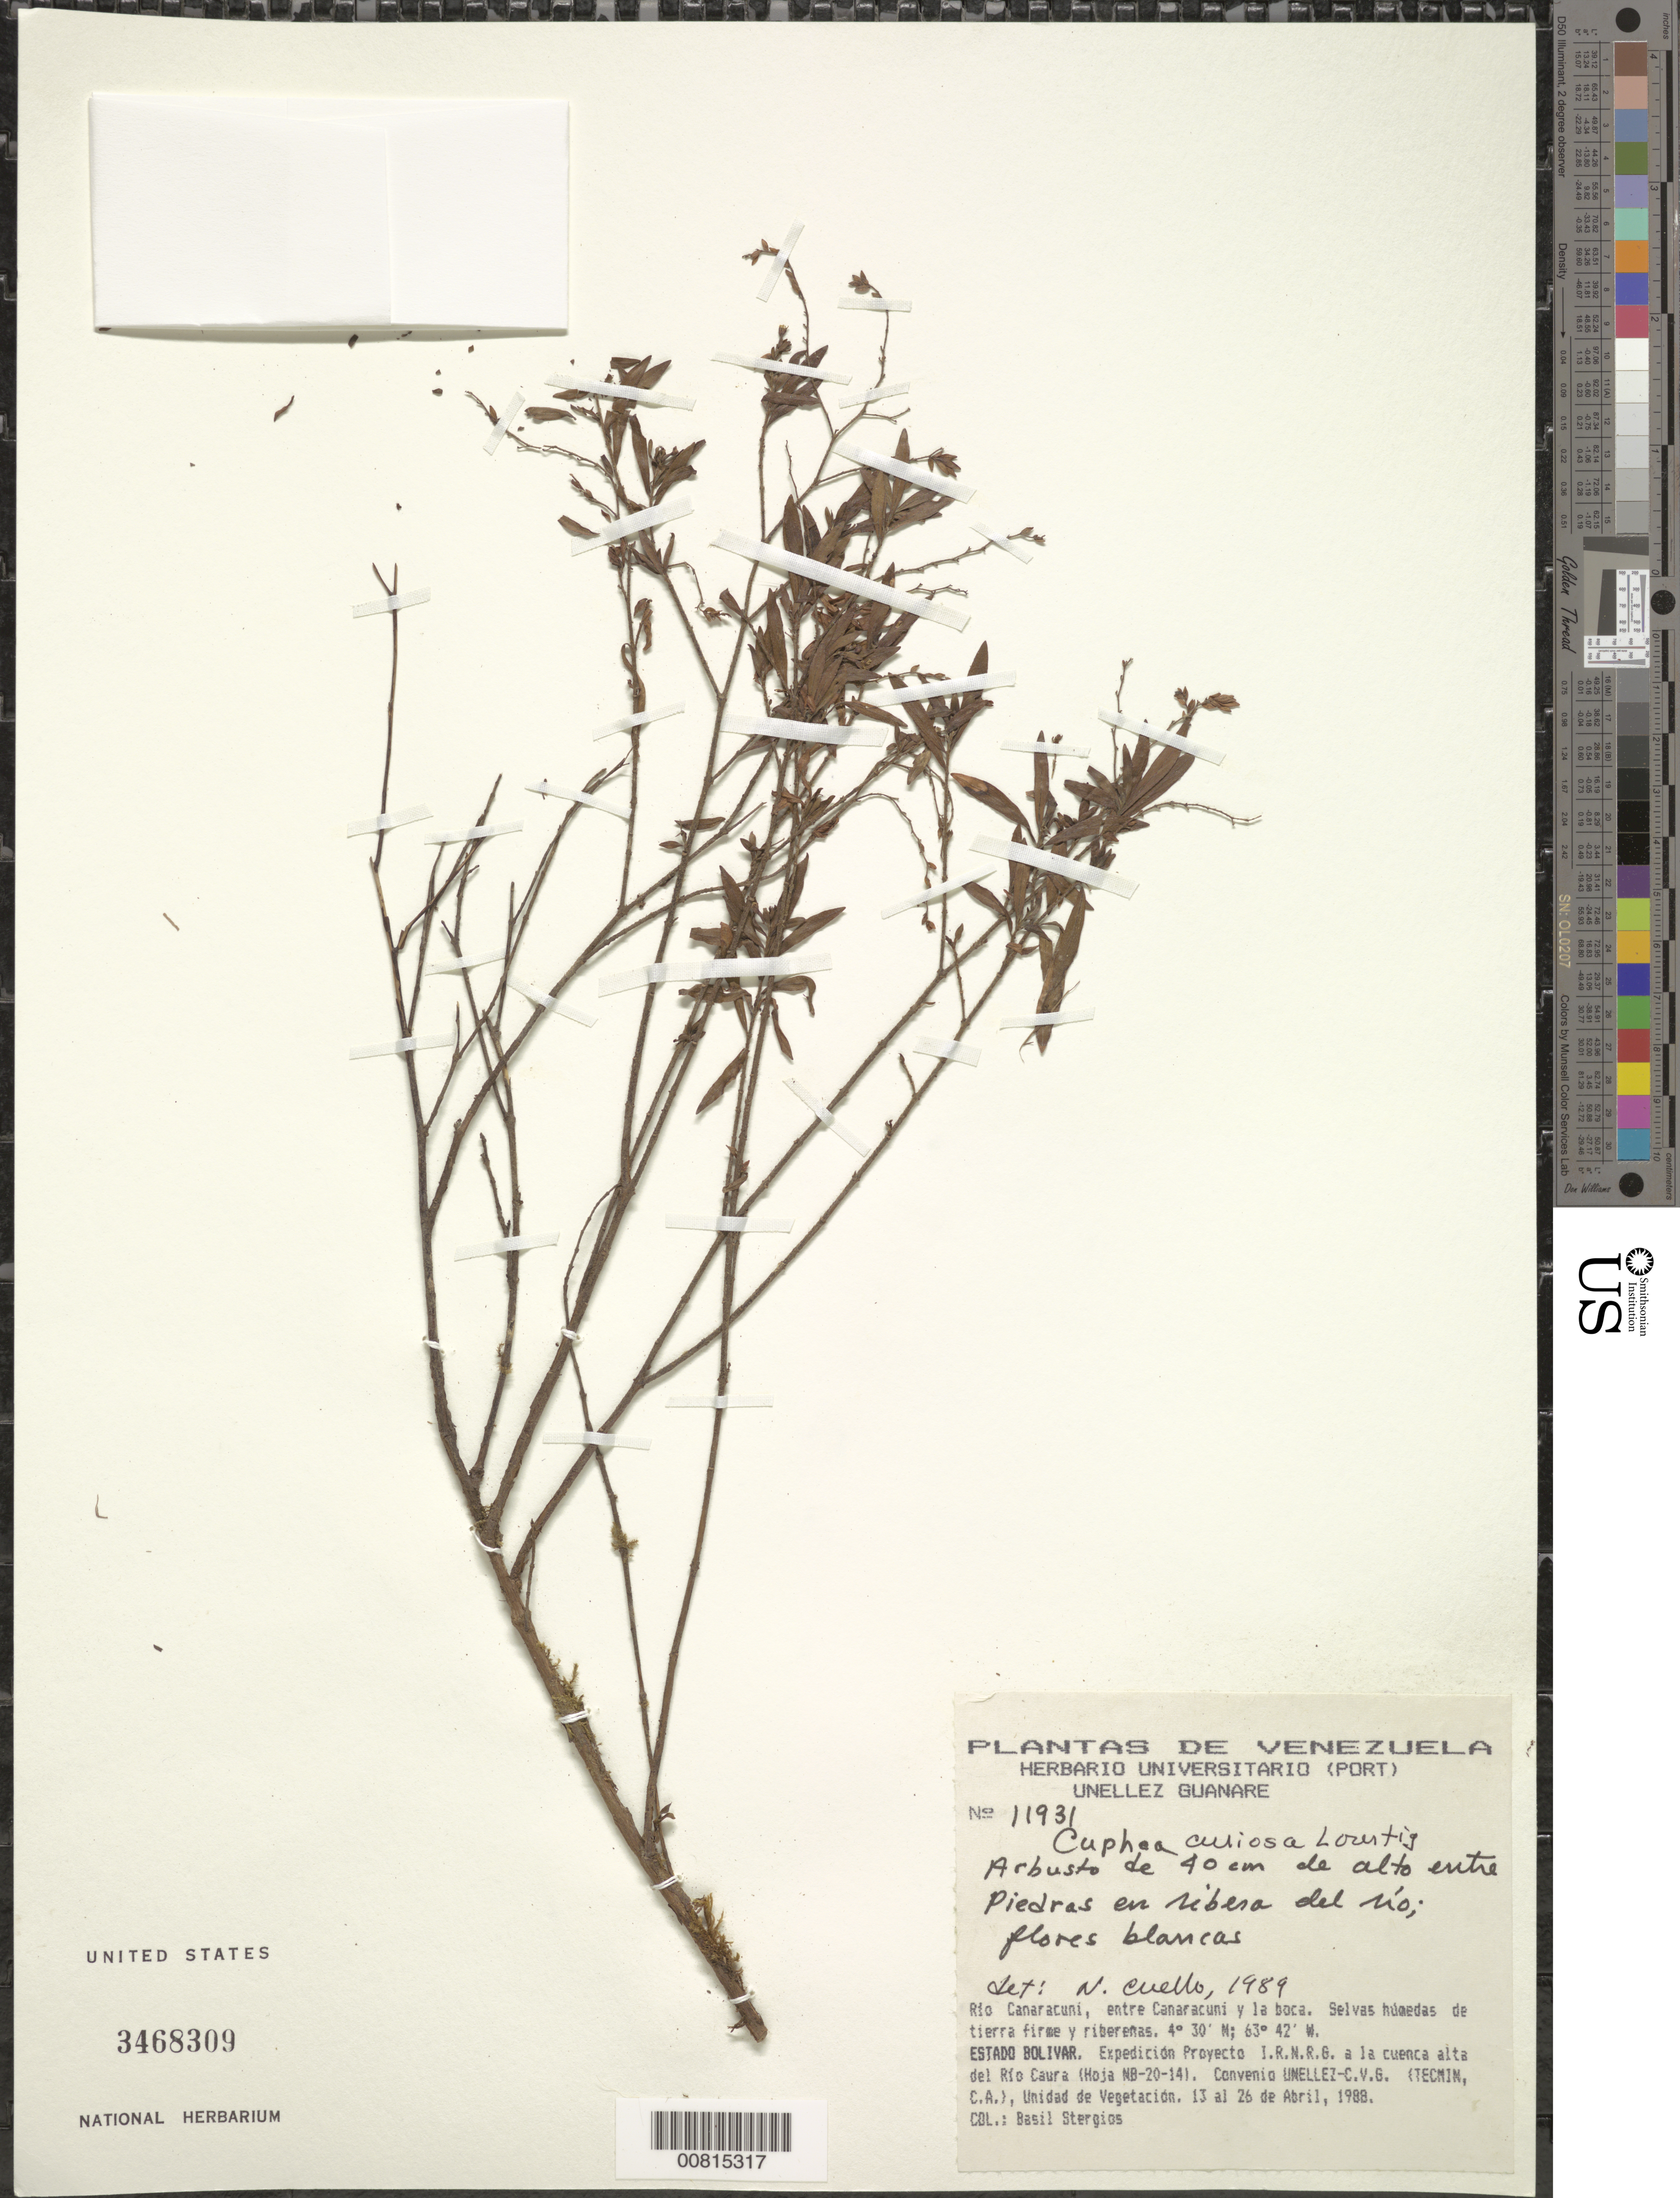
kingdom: Plantae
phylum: Tracheophyta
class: Magnoliopsida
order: Myrtales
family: Lythraceae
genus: Cuphea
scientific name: Cuphea curiosa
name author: Lourteig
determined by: Cuello, Nidia L.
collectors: B. G. Stergios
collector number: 11931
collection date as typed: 13-Apr-89 to 26-Apr-88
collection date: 1988-04-26/1989-04-13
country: Venezuela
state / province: Bolívar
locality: Río Canaracuni, entre Canaracuni y la boca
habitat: Selvas húmedas de tierra firme y riberenas; entre piedras en ribera del río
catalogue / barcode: US 3468309